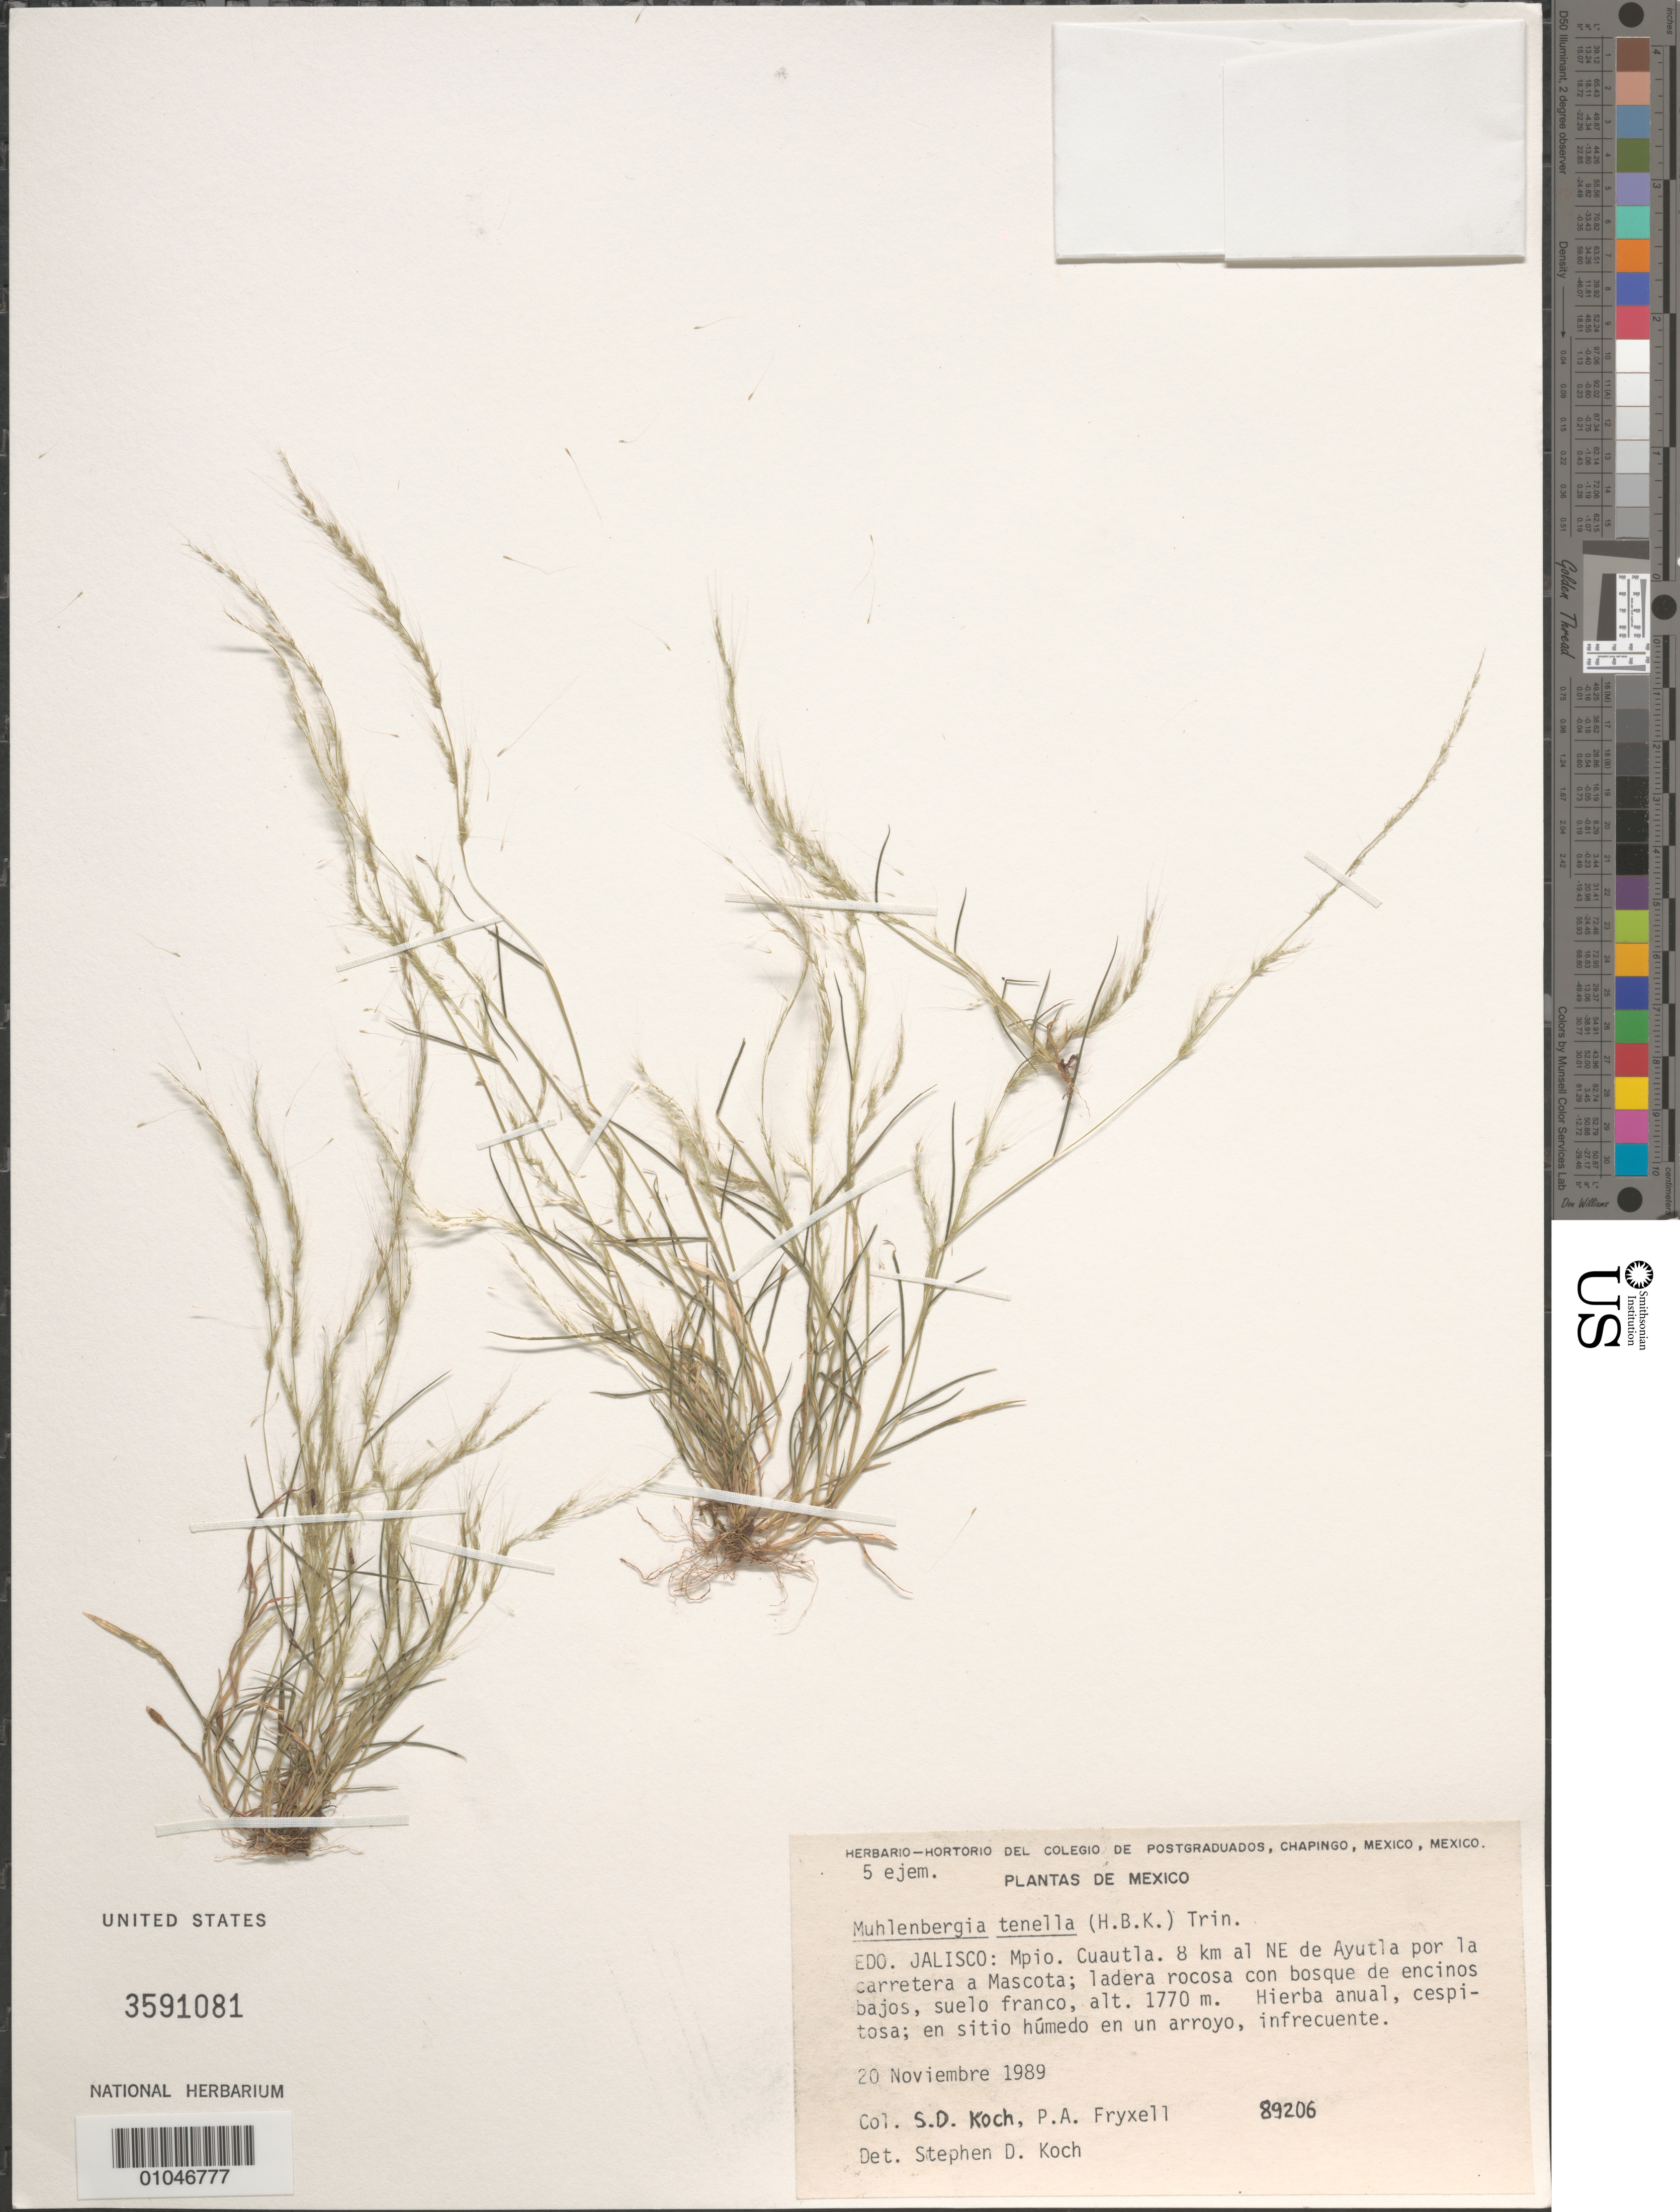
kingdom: Plantae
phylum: Tracheophyta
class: Liliopsida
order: Poales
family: Poaceae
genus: Muhlenbergia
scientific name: Muhlenbergia tenella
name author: (Kunth) Trin.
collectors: S. D. Koch & P. A. Fryxell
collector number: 89206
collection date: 1989-11-20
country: Mexico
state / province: Jalisco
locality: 8 km al NE de Ayutla por las carretera a Mascota, Mpio. Cuautla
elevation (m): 1770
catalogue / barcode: US 3591081